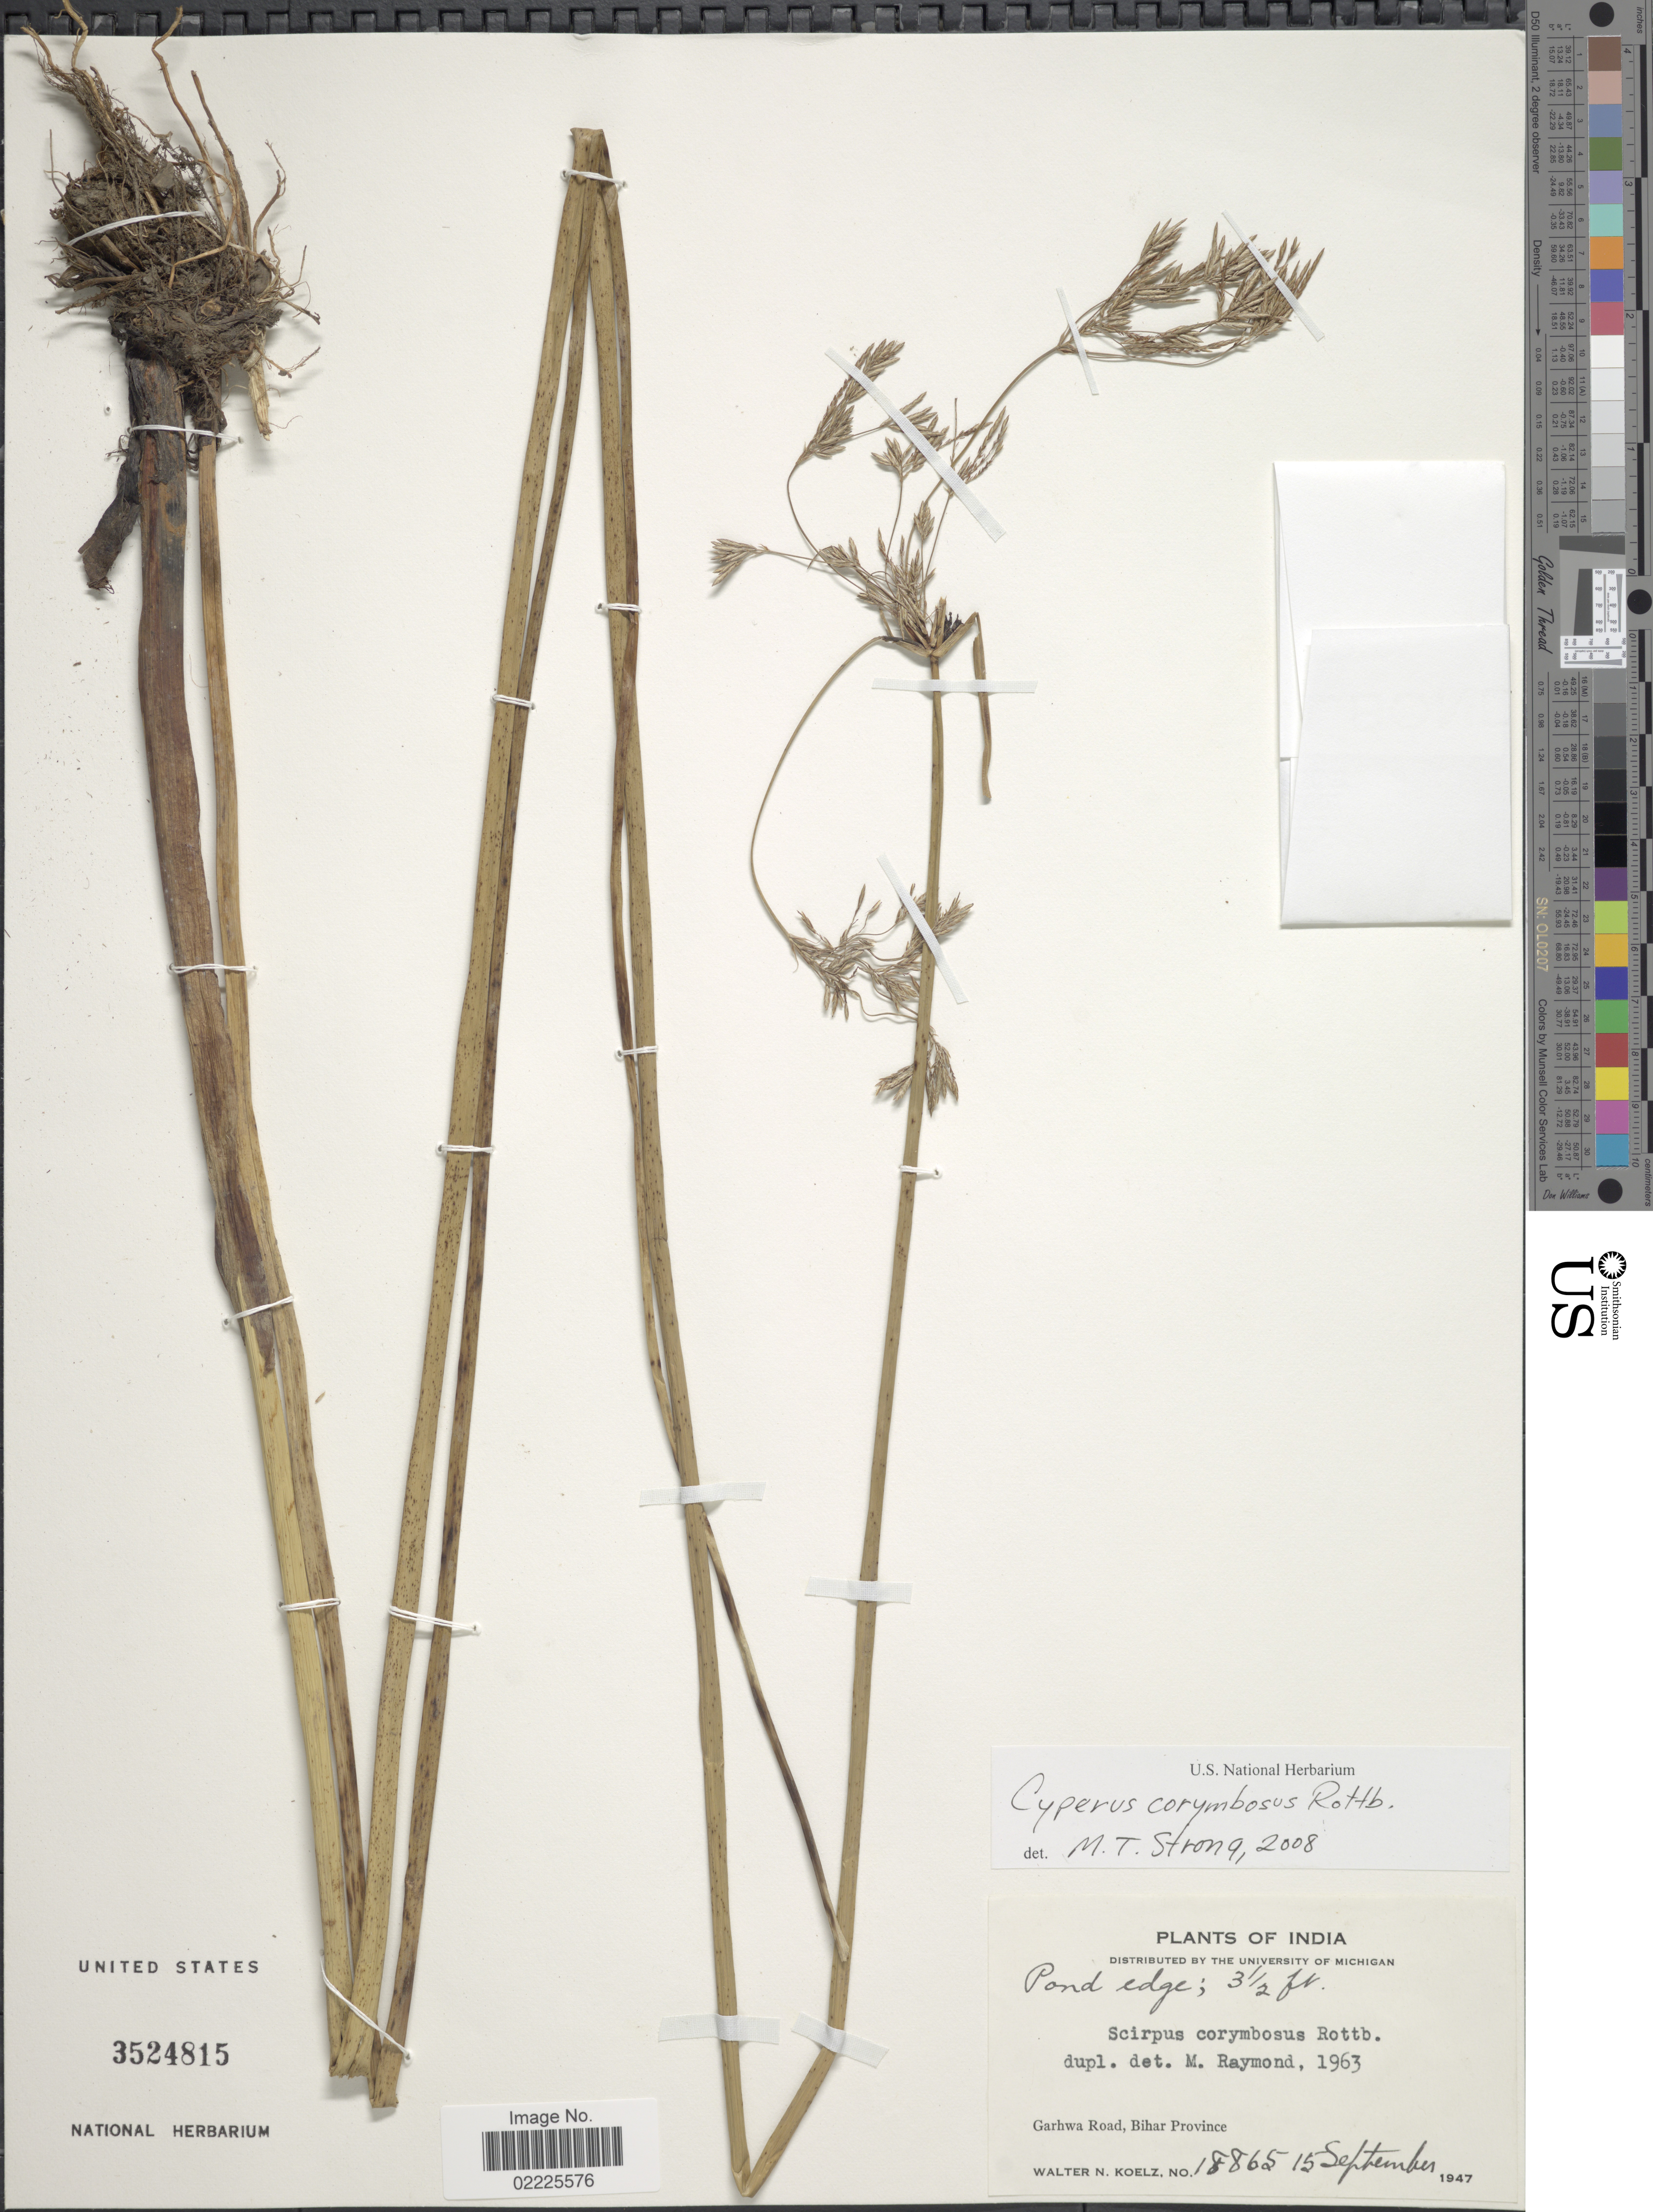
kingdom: Plantae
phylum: Tracheophyta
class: Liliopsida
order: Poales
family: Cyperaceae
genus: Cyperus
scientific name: Cyperus corymbosus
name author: Rottb.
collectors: W. N. Koelz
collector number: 18865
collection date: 1947-09-15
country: India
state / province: Bihar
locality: Garhwa Road, Pond edge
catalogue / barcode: US 3524815